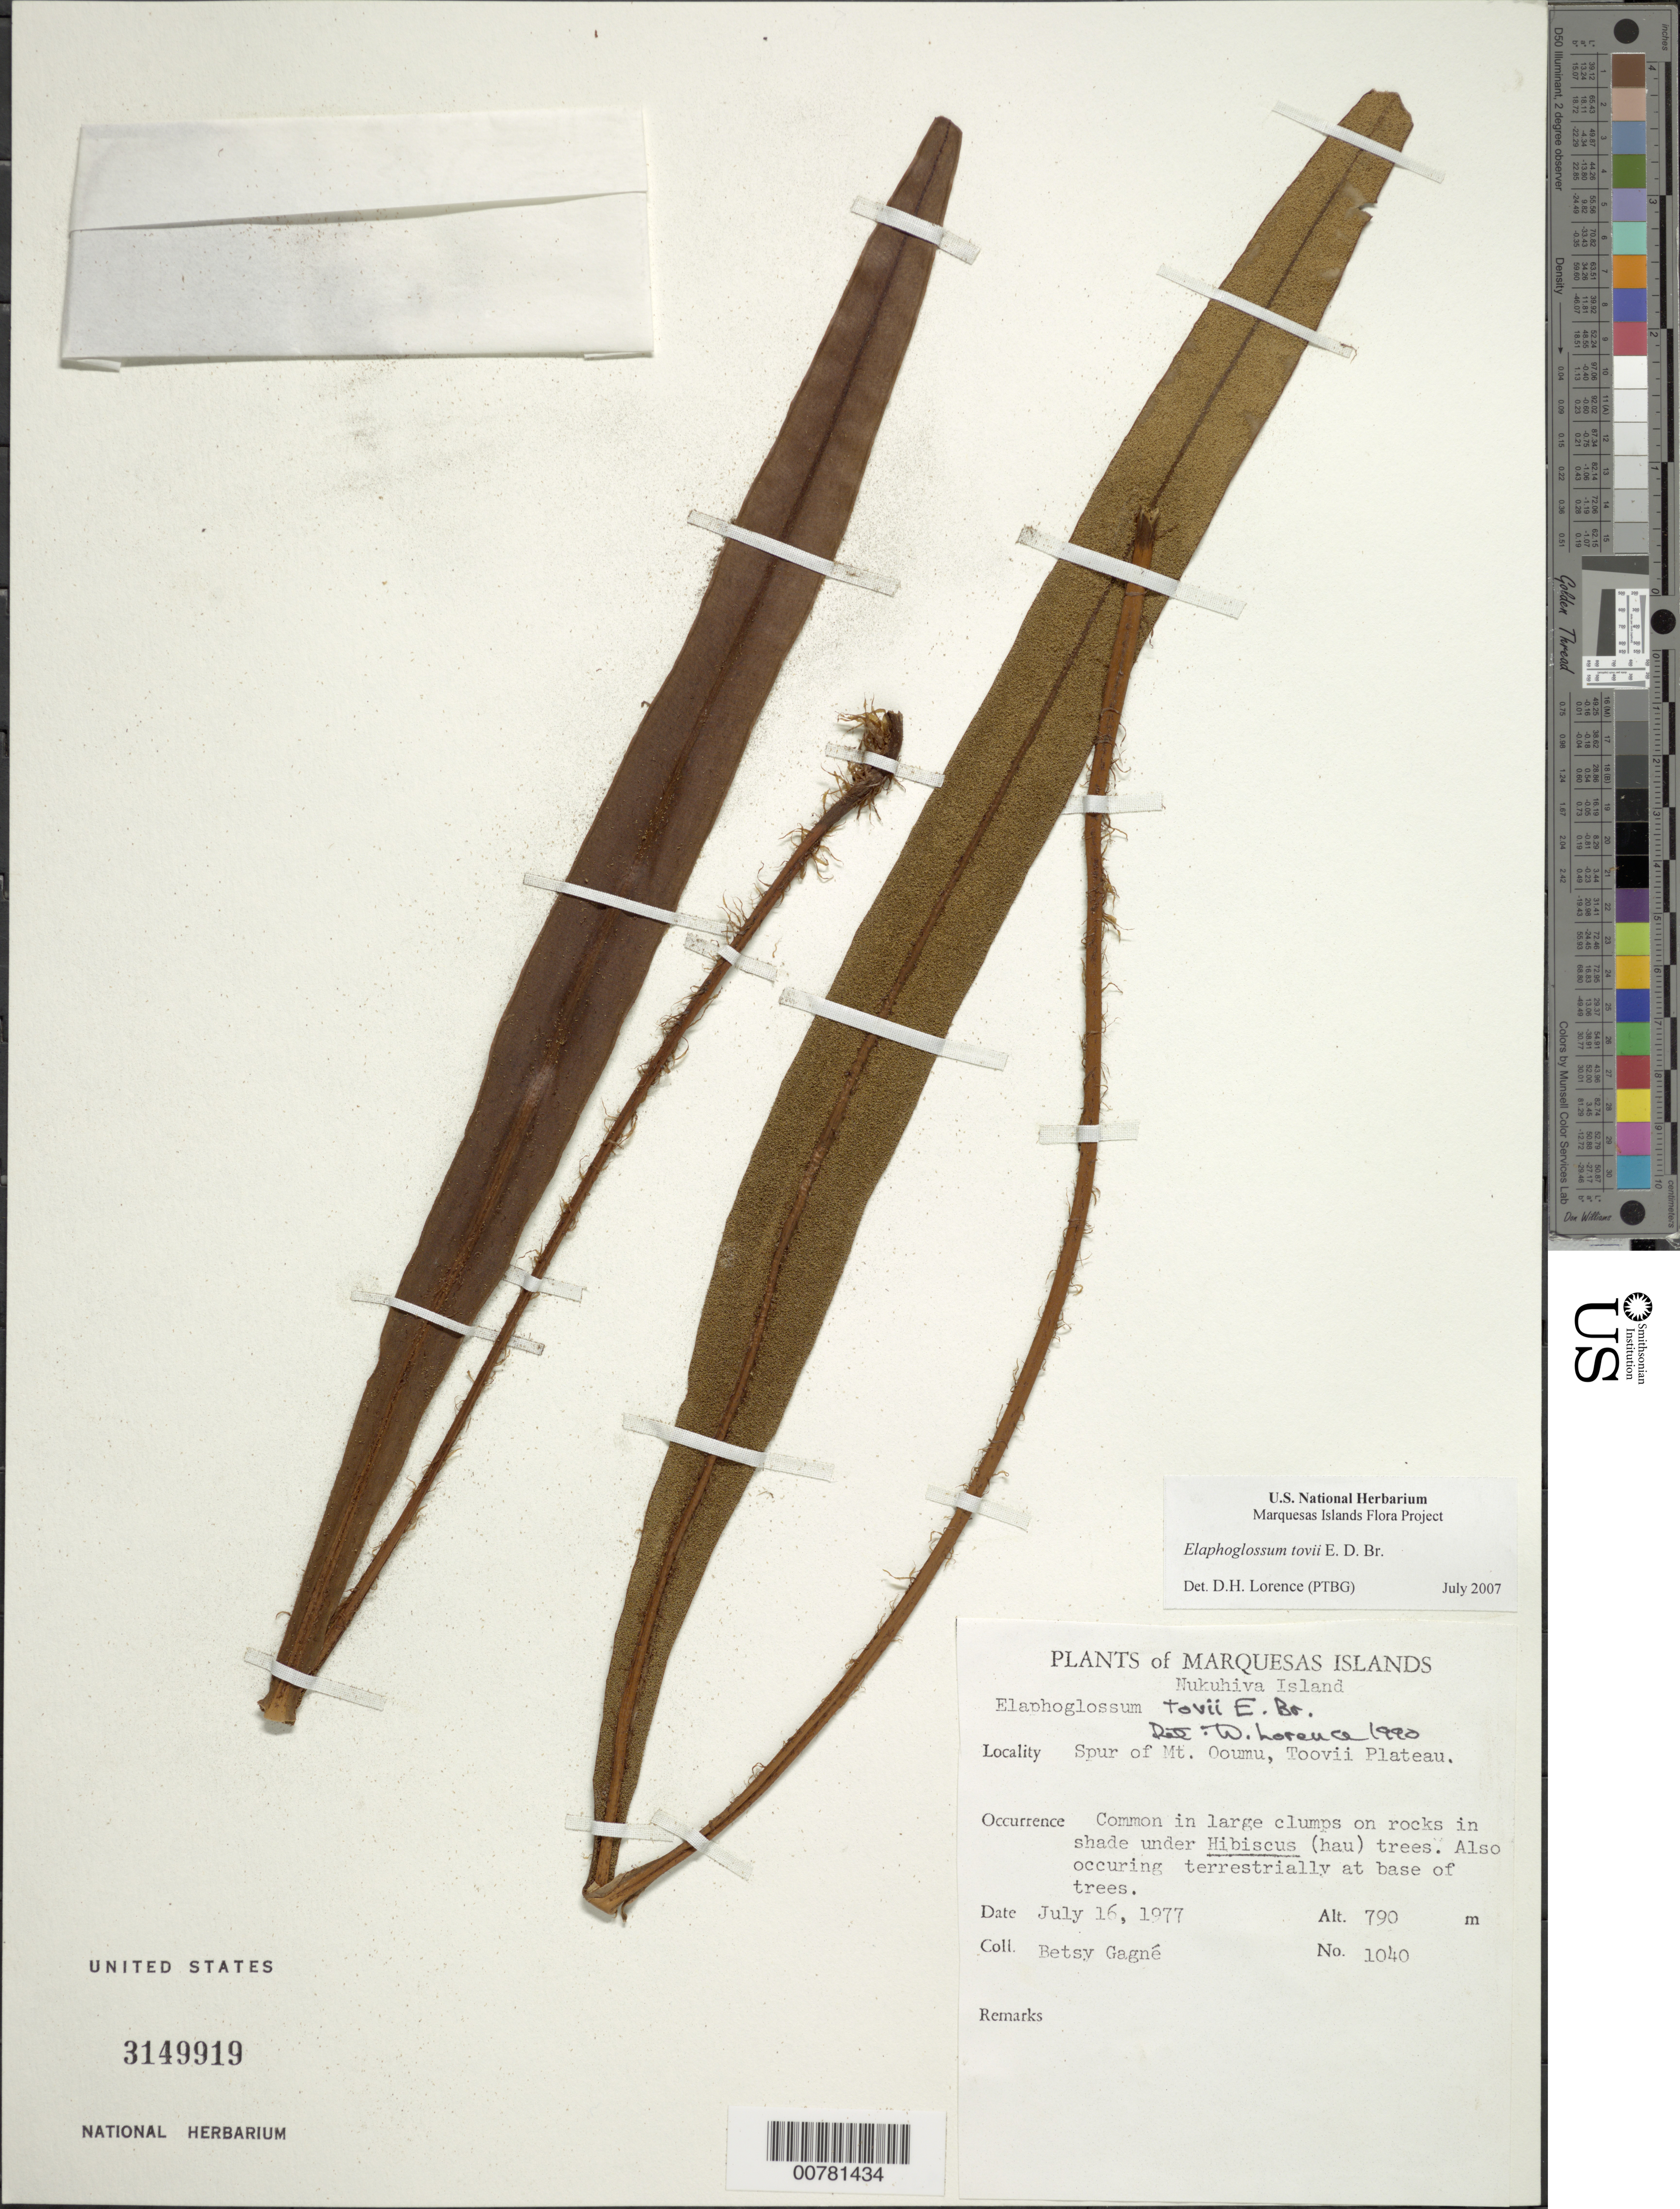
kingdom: Plantae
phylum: Tracheophyta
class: Polypodiopsida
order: Polypodiales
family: Dryopteridaceae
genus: Elaphoglossum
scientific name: Elaphoglossum tovii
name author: E.D. Br.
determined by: Lorence, David H., (PTBG), National Tropical Botanical Garden (UNITED STATES)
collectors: B. H. Gagné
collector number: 1040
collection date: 1977-07-16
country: French Polynesia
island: Nuku Hiva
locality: Toovii Plateau, spur of Mt. Ooumu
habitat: Common in large clumps on rocks in shade under Hibiscus (Hau) trees. Also occurring terrestrially at base of trees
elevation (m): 790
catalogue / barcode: US 3149919